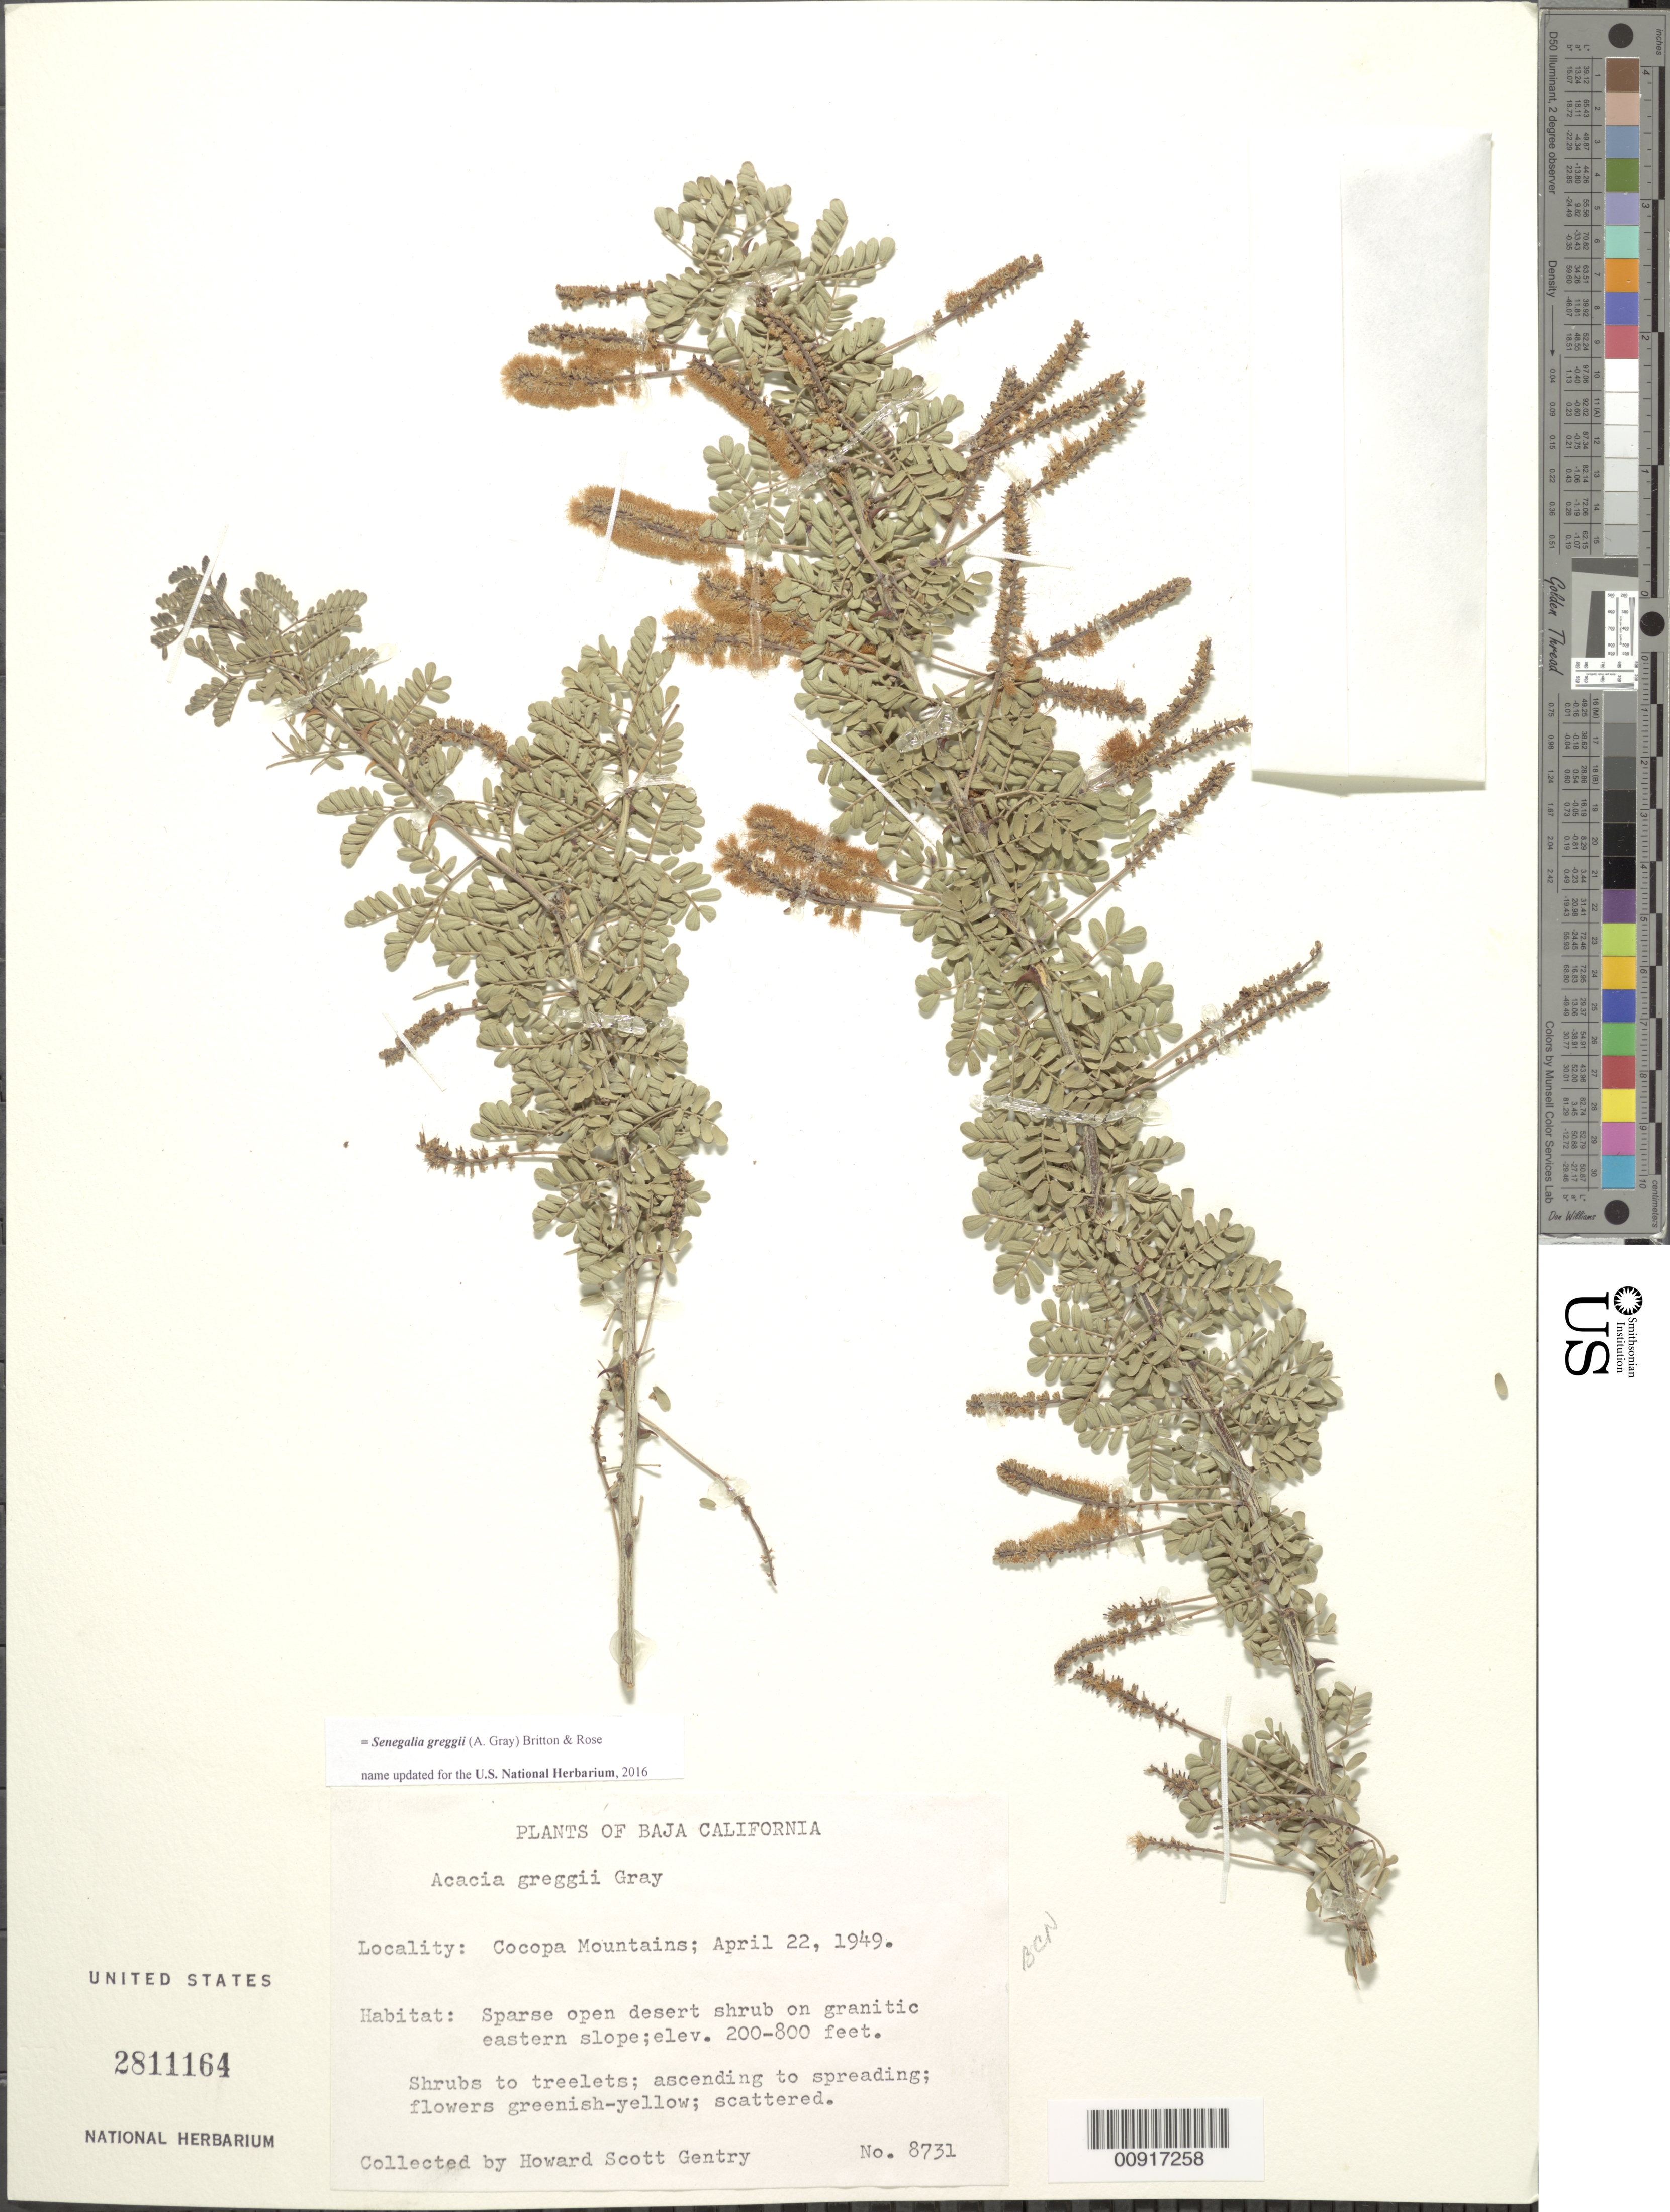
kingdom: Plantae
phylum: Tracheophyta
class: Magnoliopsida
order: Fabales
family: Fabaceae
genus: Senegalia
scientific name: Senegalia greggii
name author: (A. Gray) Britton & Rose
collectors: H. S. Gentry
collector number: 8731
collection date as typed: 22 Apr 1949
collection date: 1949-04-22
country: Mexico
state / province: Baja California Norte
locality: Cocopa Mountains.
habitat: Sparse open desert shrub on granitic eastern slope.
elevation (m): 61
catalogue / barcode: US 2811164